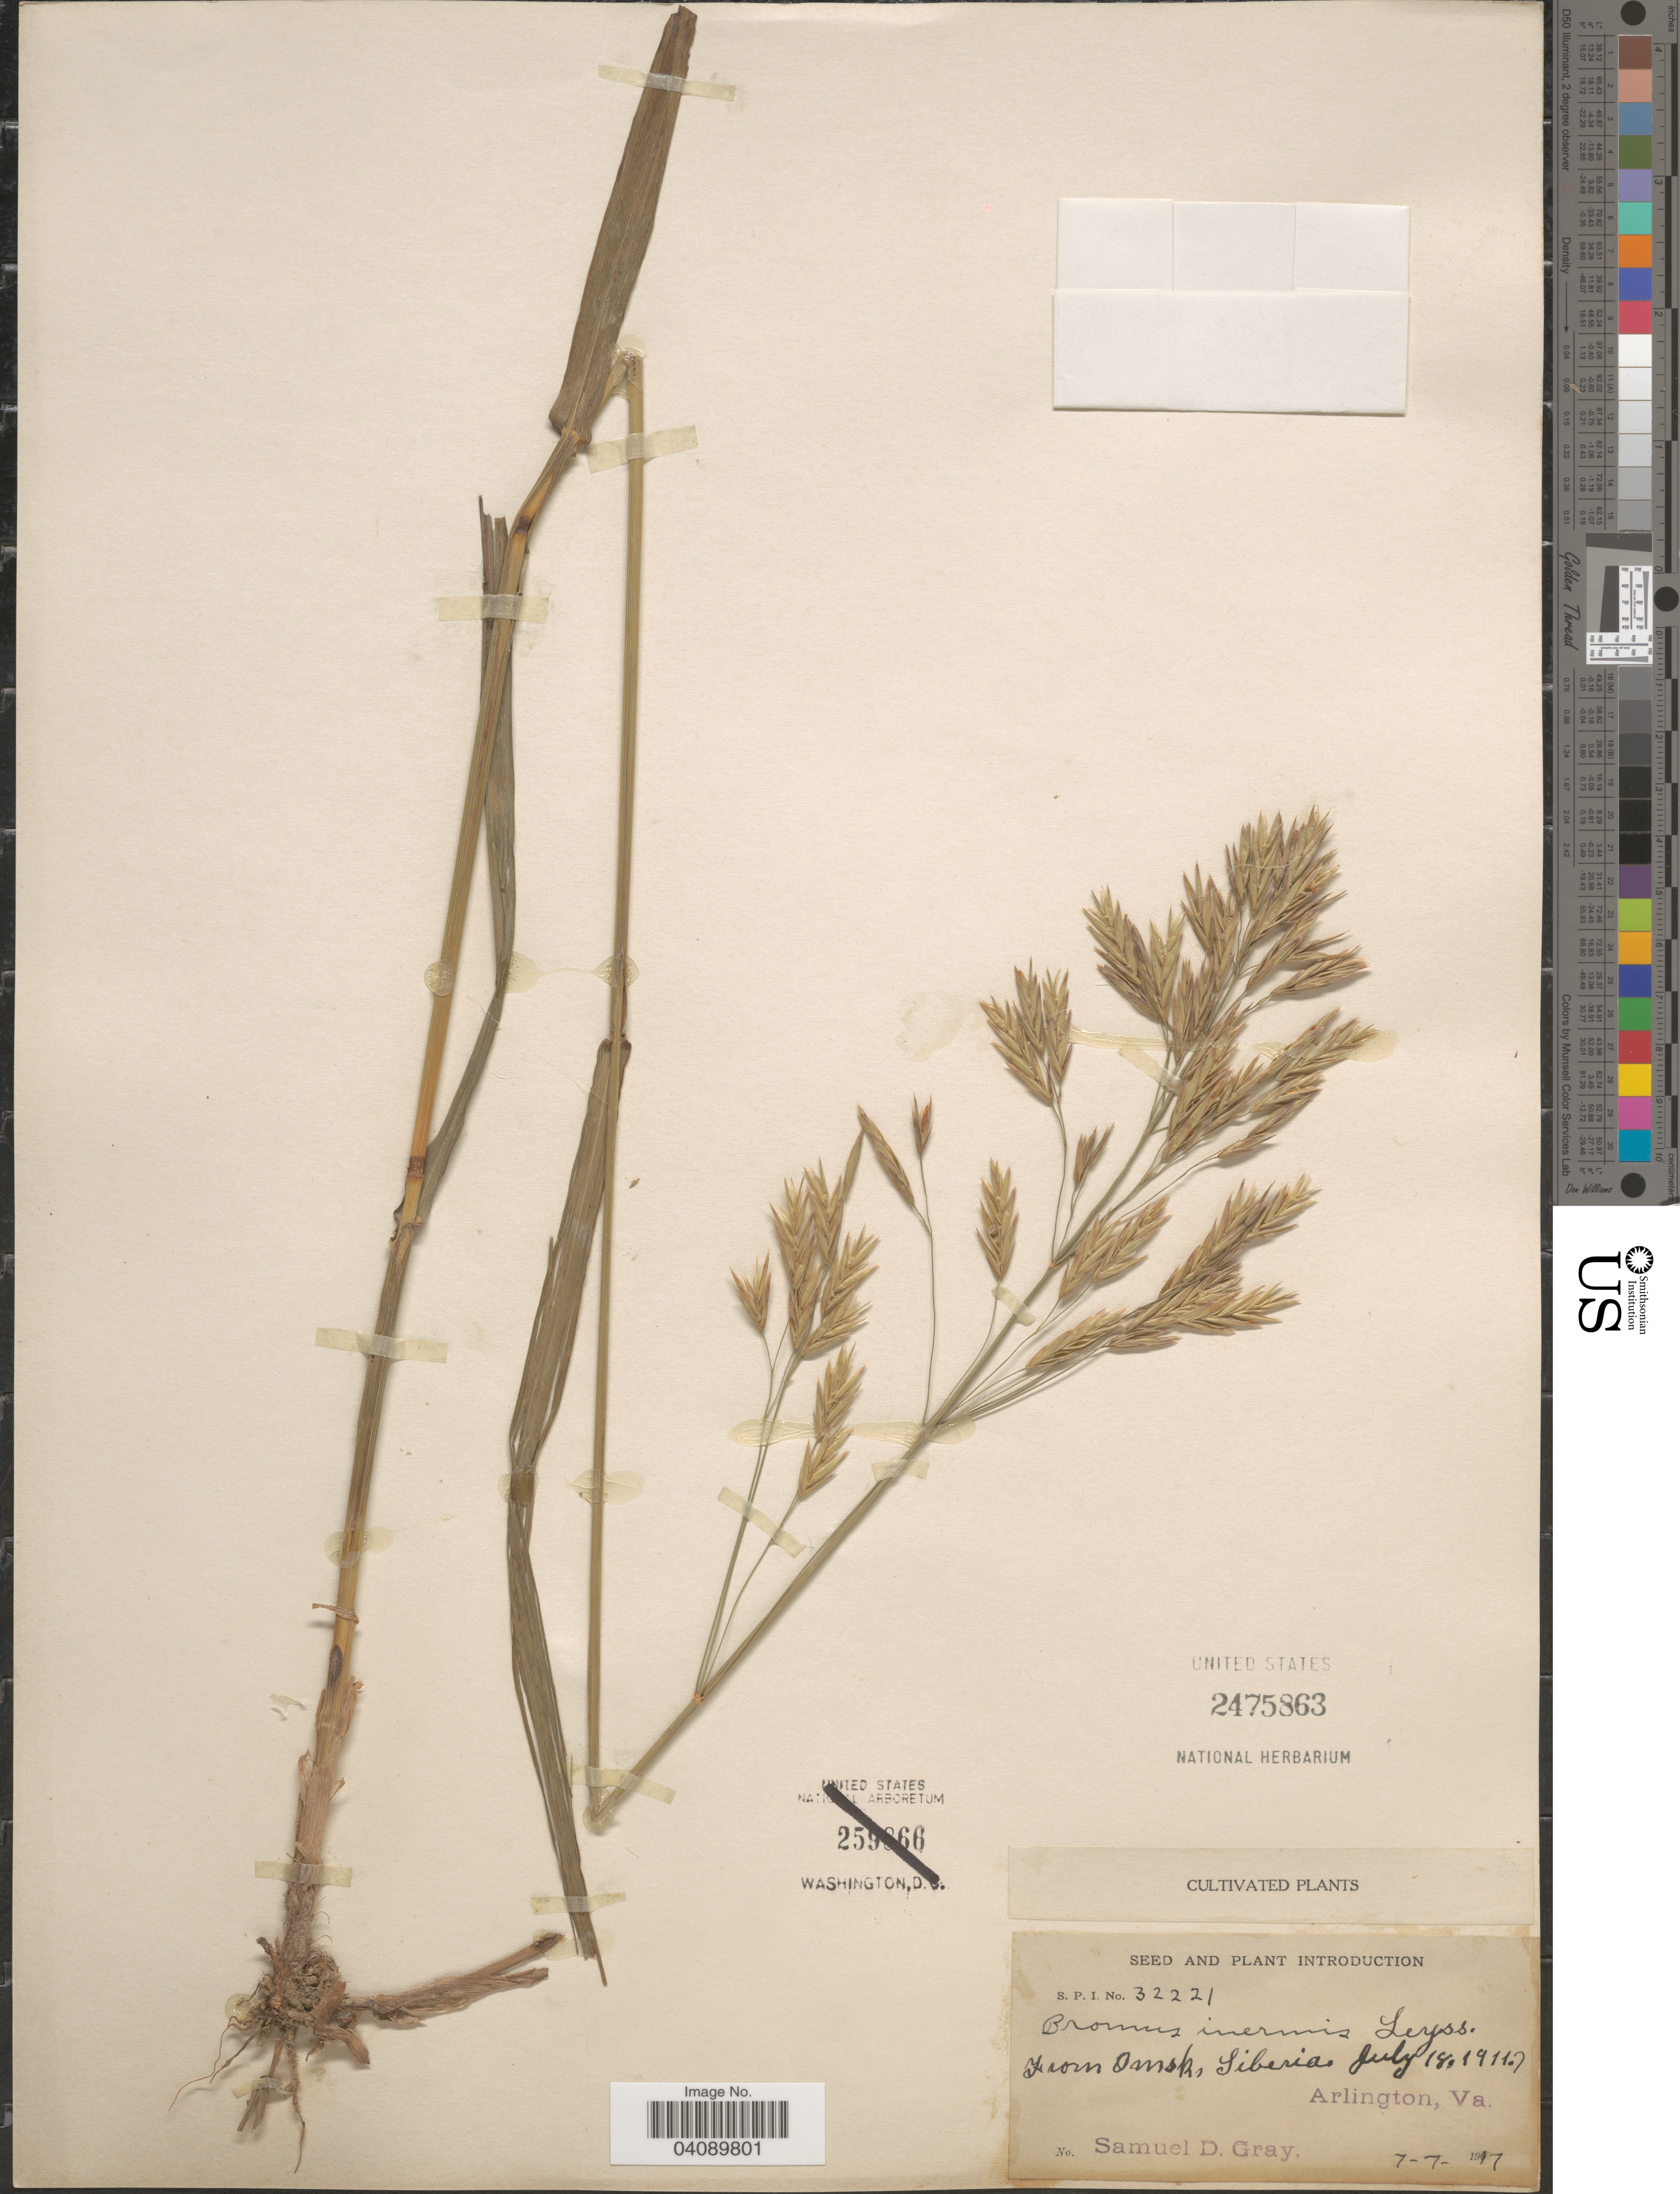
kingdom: Plantae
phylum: Tracheophyta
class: Liliopsida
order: Poales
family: Poaceae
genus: Bromus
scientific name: Bromus inermis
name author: Leyss.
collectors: S. D. Gray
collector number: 32221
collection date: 1917-07-07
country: United States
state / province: Virginia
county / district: Arlington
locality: Arlington.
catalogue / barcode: US 2475863